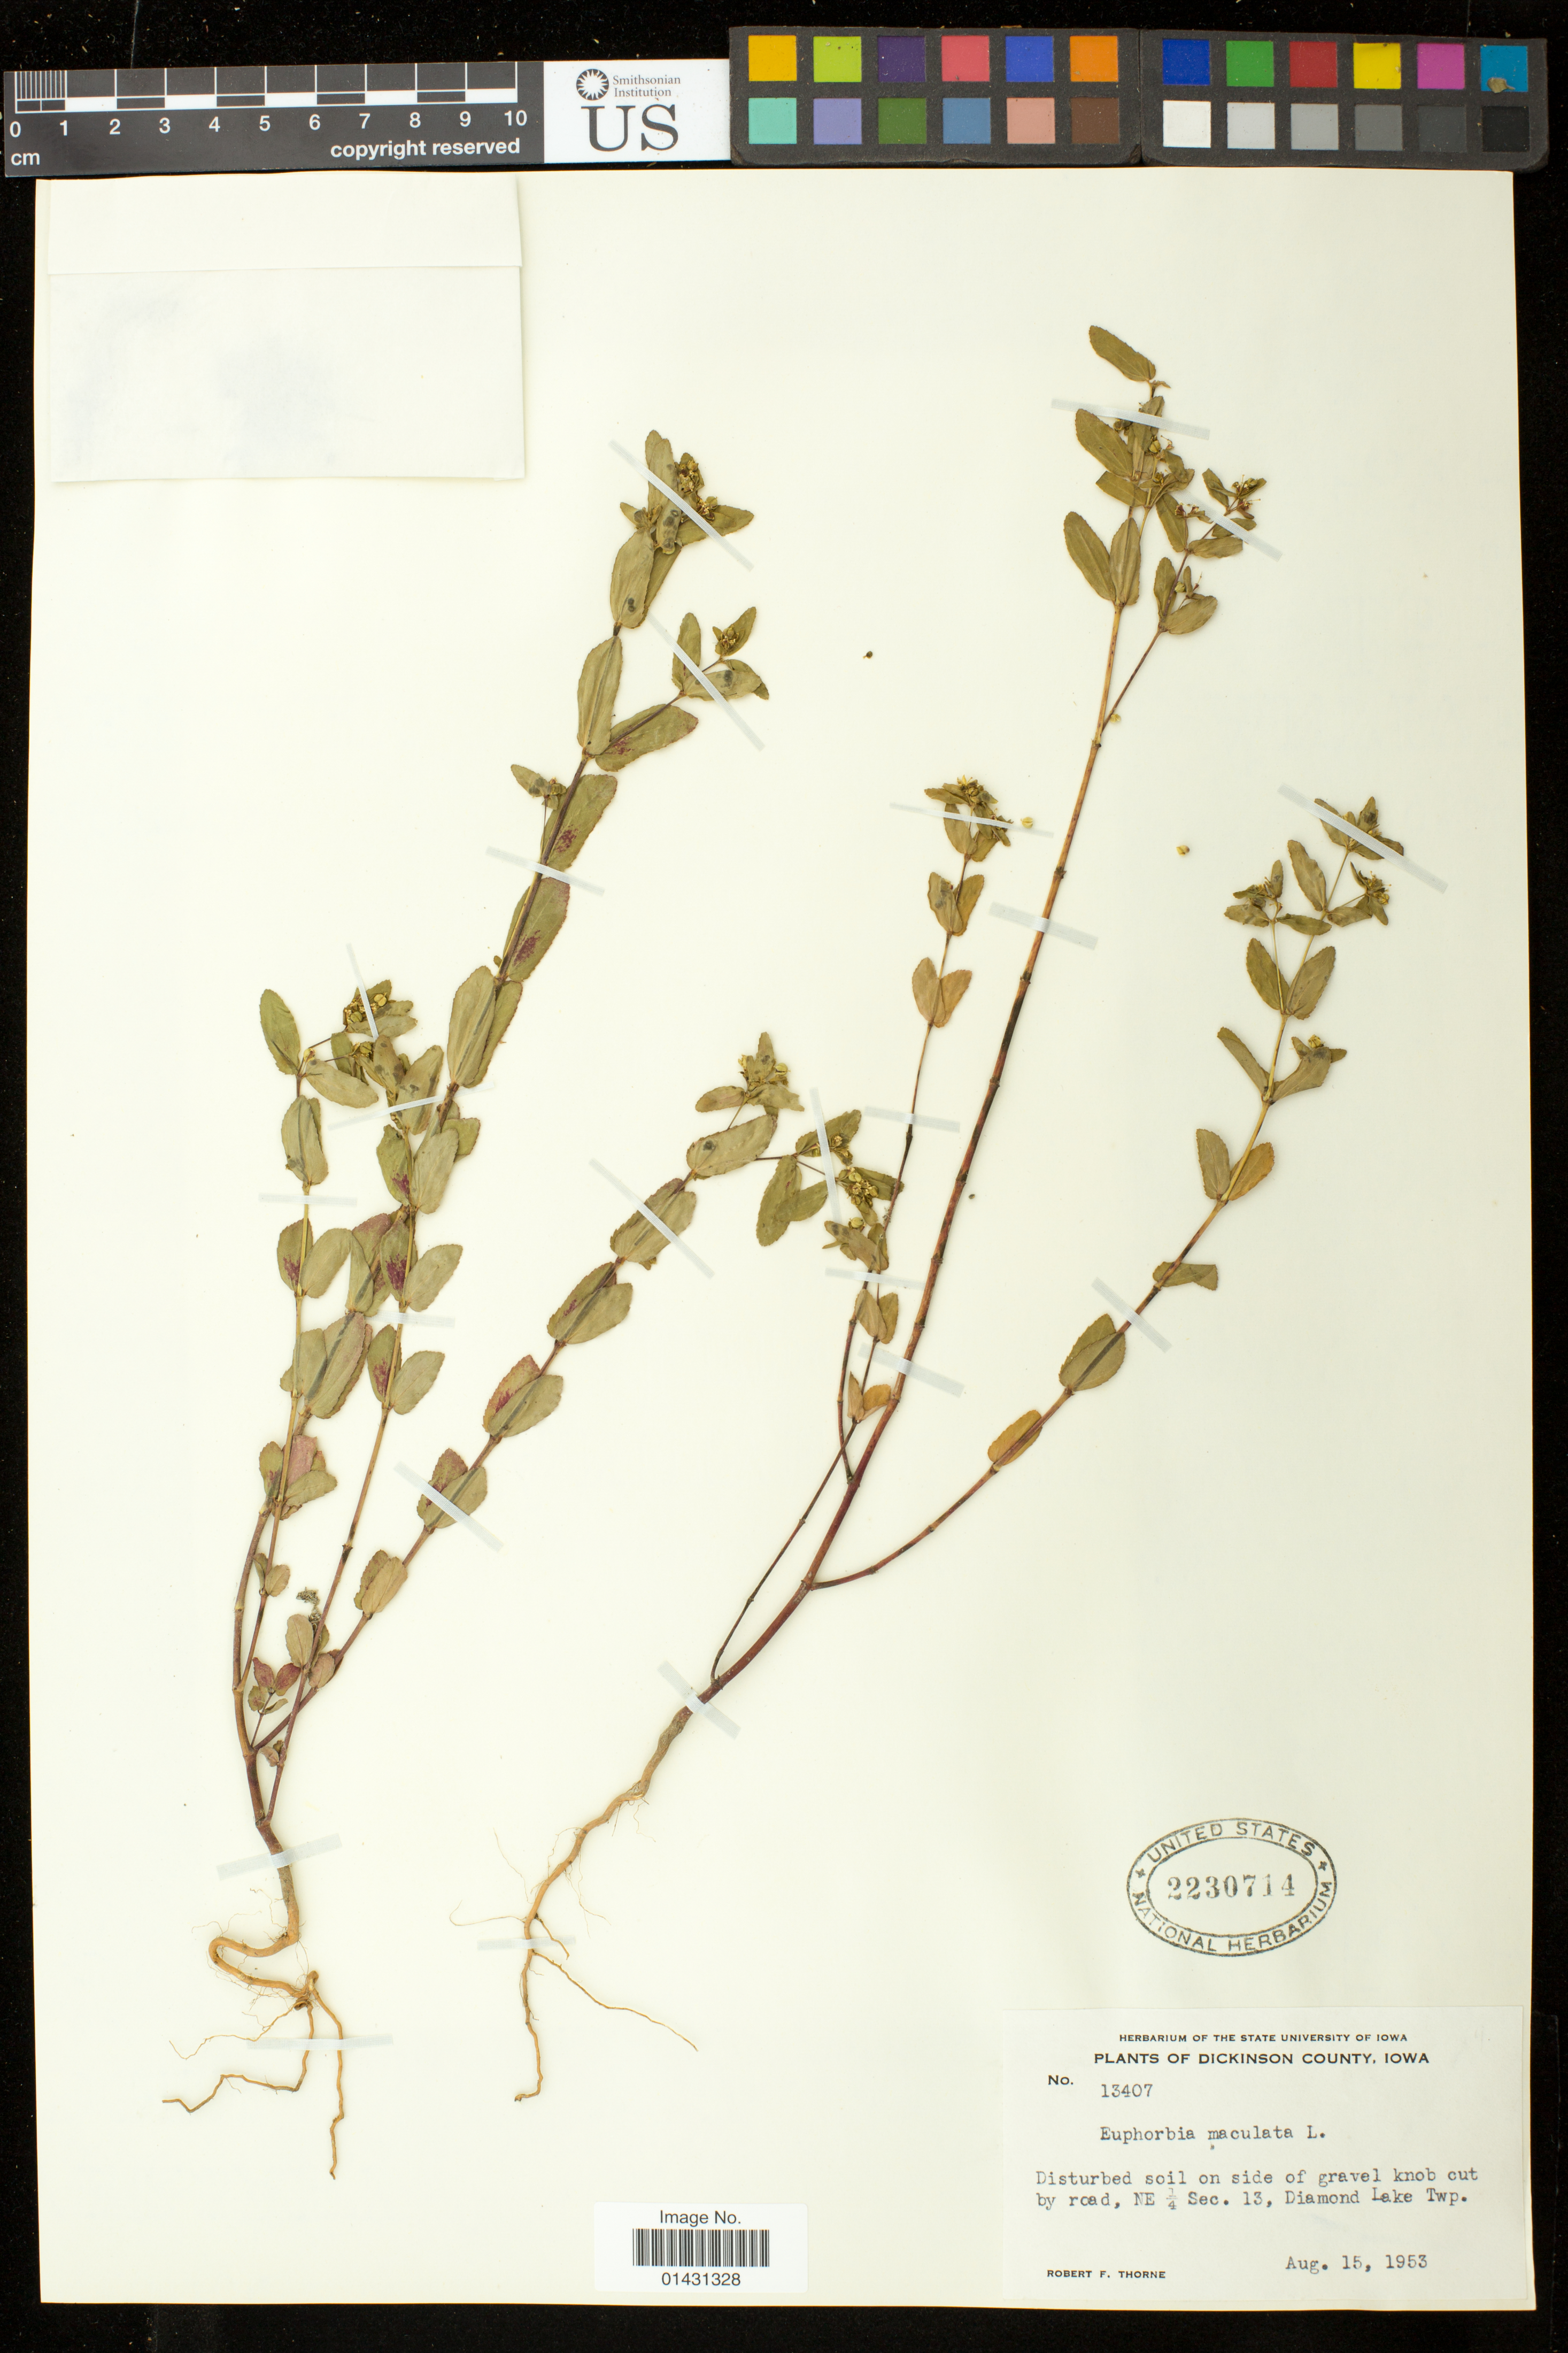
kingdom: Plantae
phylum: Tracheophyta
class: Magnoliopsida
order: Malpighiales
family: Euphorbiaceae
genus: Euphorbia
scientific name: Euphorbia maculata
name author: L.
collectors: R. F. Thorne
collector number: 13407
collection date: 1953-08-15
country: United States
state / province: Iowa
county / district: Dickinson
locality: NE 1/4 Sec. 13, Diamond Lake Twp.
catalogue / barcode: US 2230714